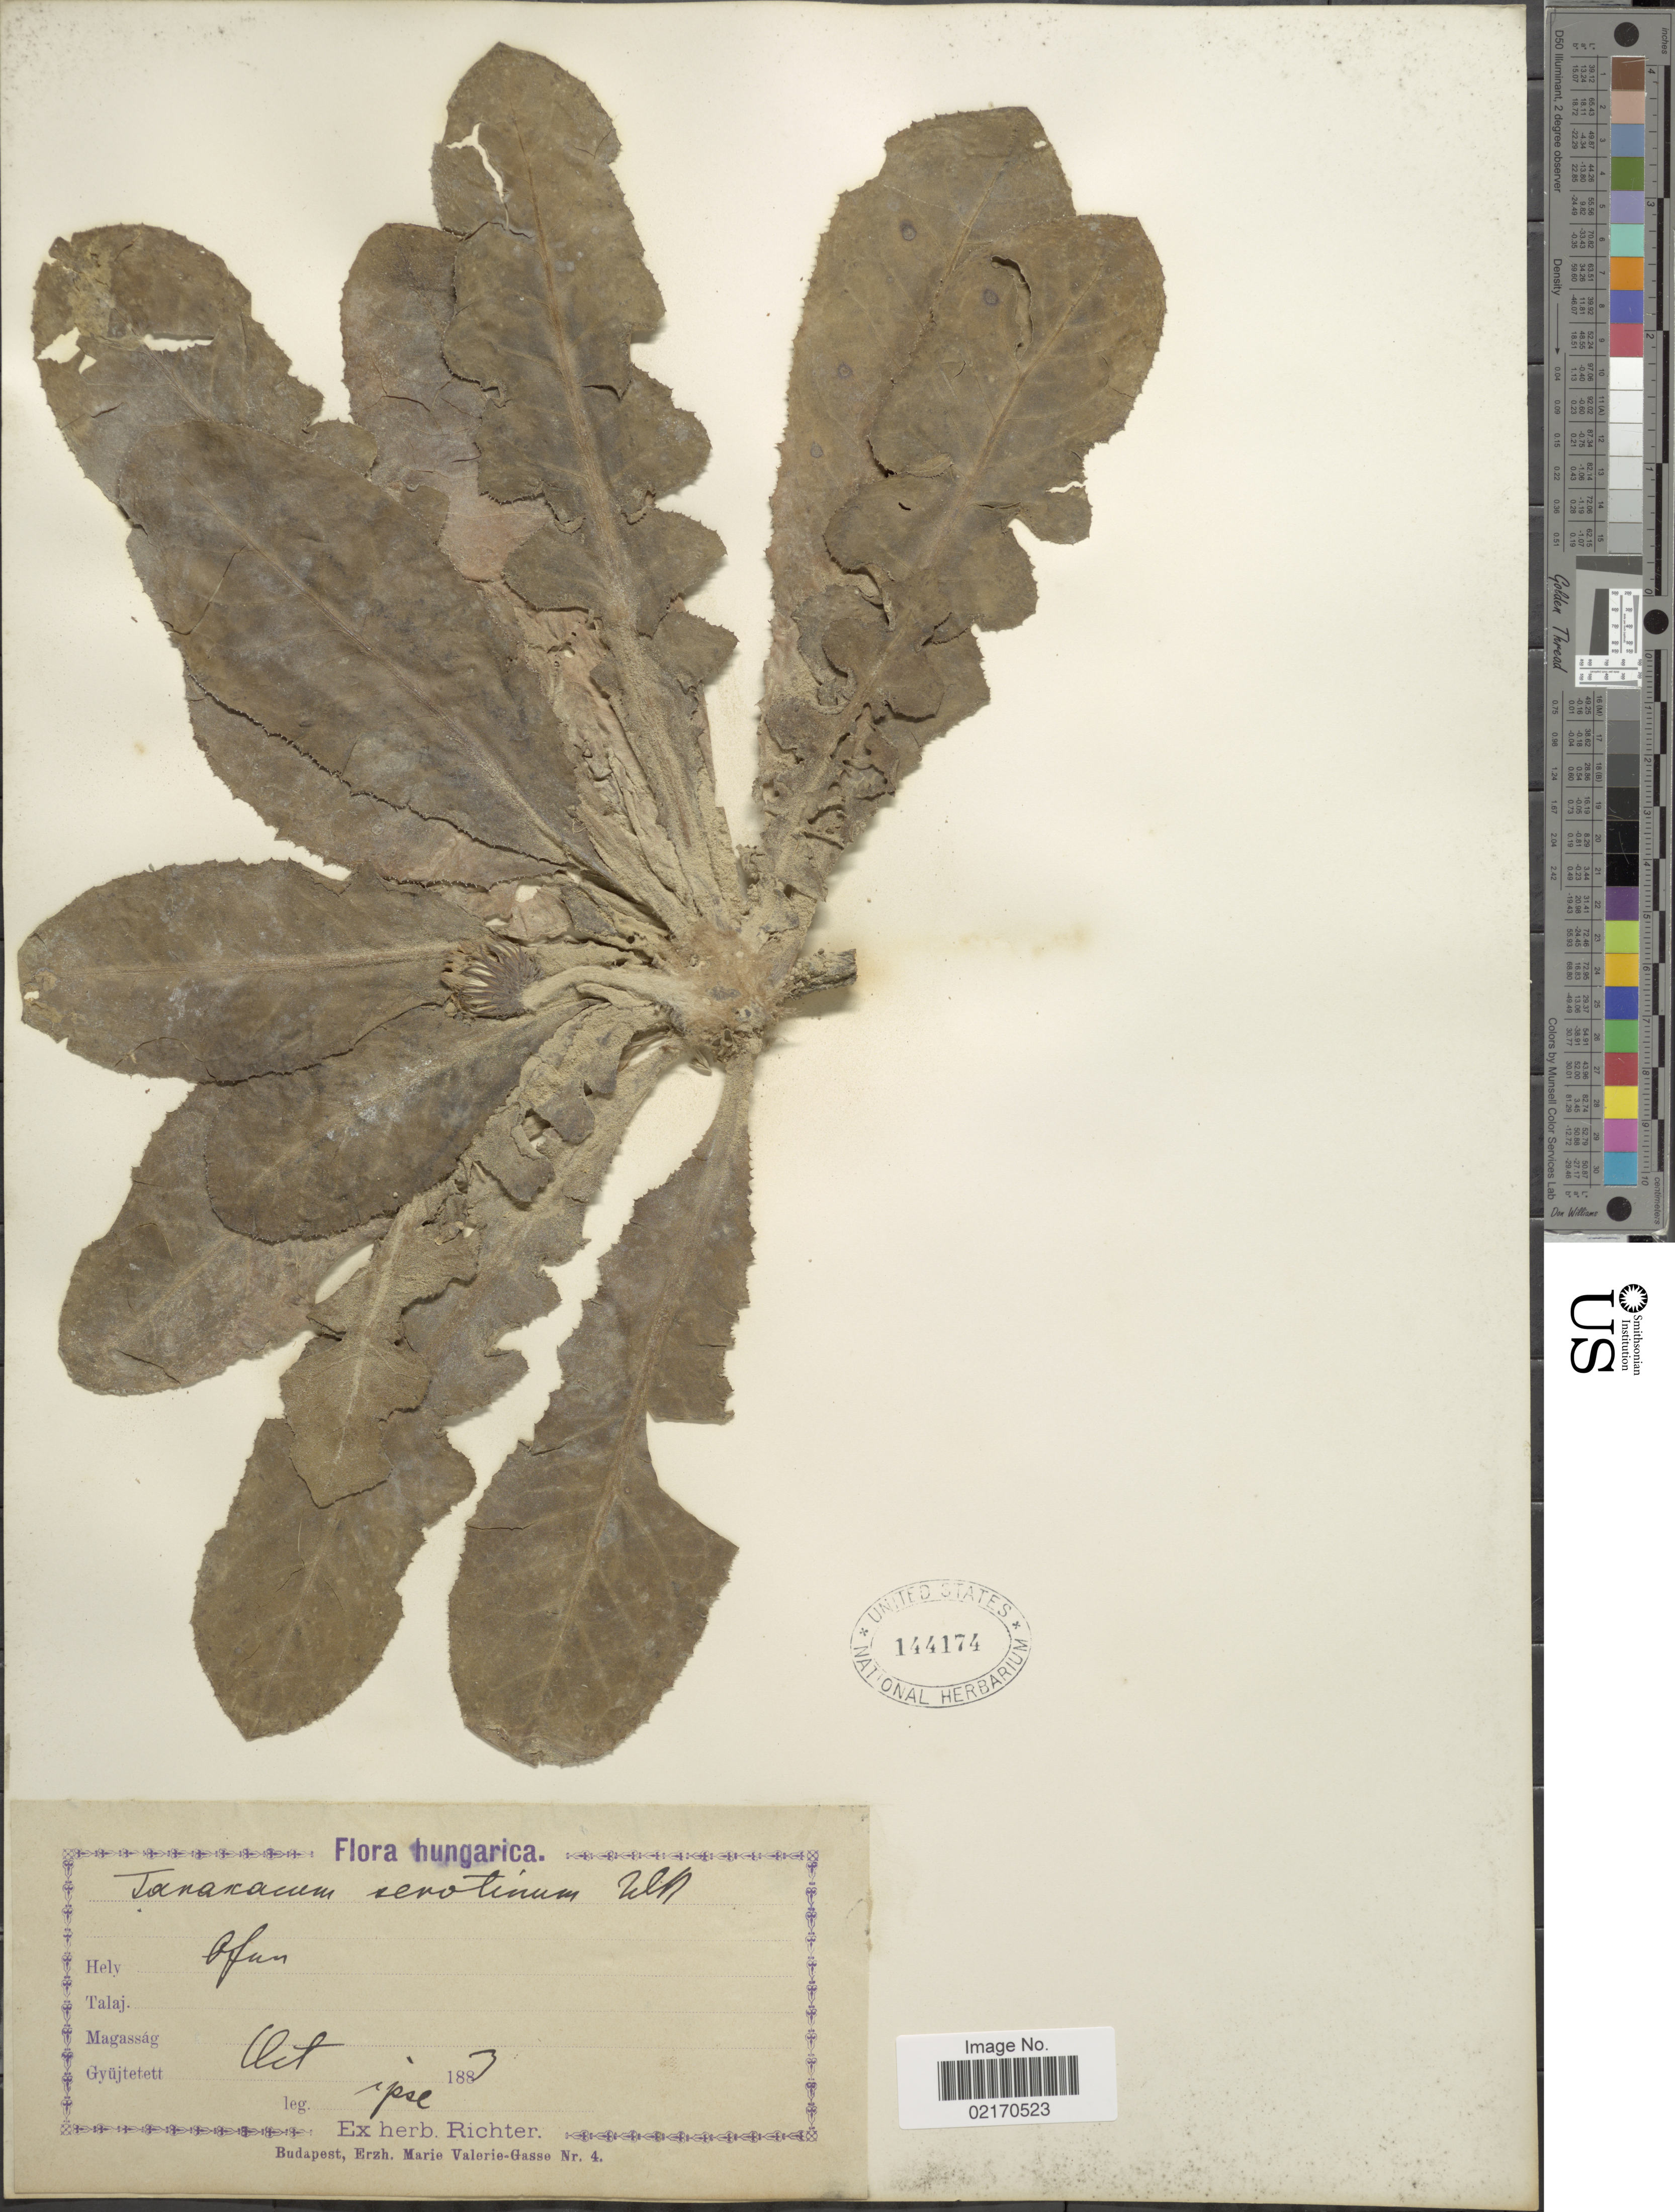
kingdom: Plantae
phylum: Tracheophyta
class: Magnoliopsida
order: Asterales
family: Asteraceae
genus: Taraxacum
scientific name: Taraxacum serotinum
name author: (Waldst. & Kit.) Fisch.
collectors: -- Richter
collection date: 1883-10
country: Hungary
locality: Hely Ofun. [interpreted]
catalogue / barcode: US 144174